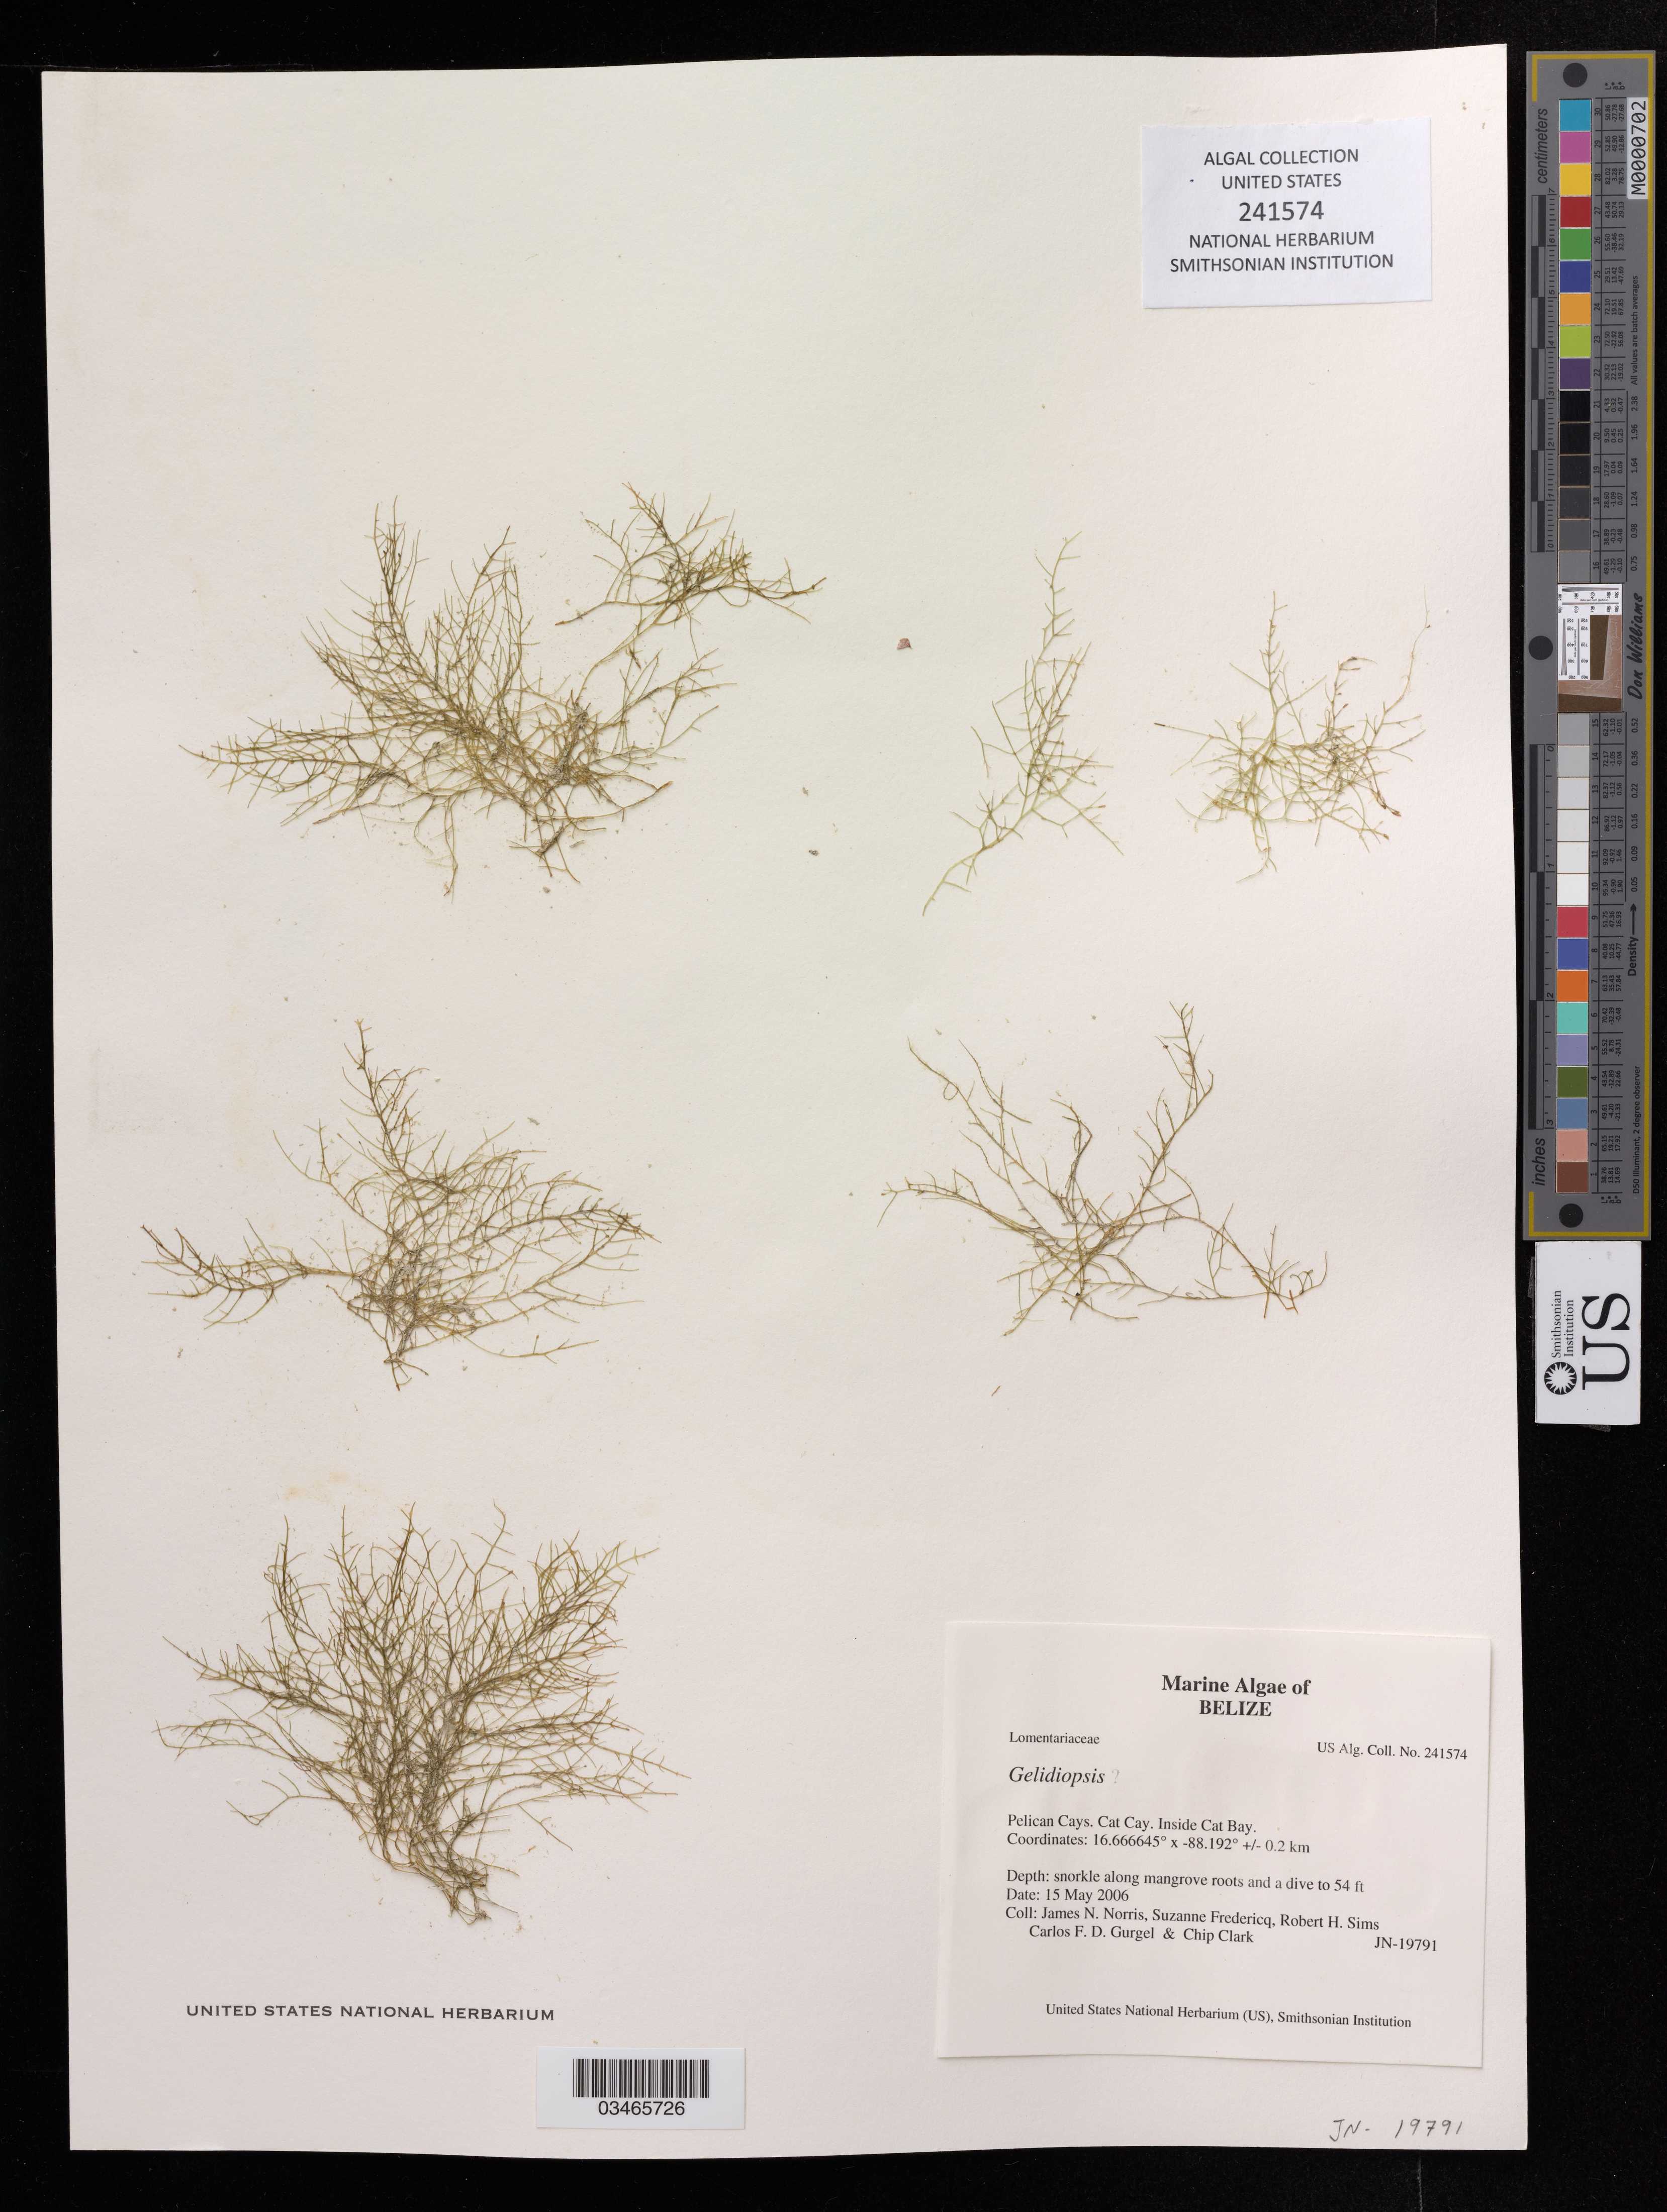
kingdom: Plantae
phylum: Rhodophyta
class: Florideophyceae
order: Rhodymeniales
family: Lomentariaceae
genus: Gelidiopsis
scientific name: Gelidiopsis sp.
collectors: J. Norris, S. Fredericq, R. H. Sims & C. Gurgel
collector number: JN-19791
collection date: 2006-05-15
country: Belize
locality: Pelican Cays, Cat Cay, Inside Cat Bay.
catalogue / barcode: US 241574